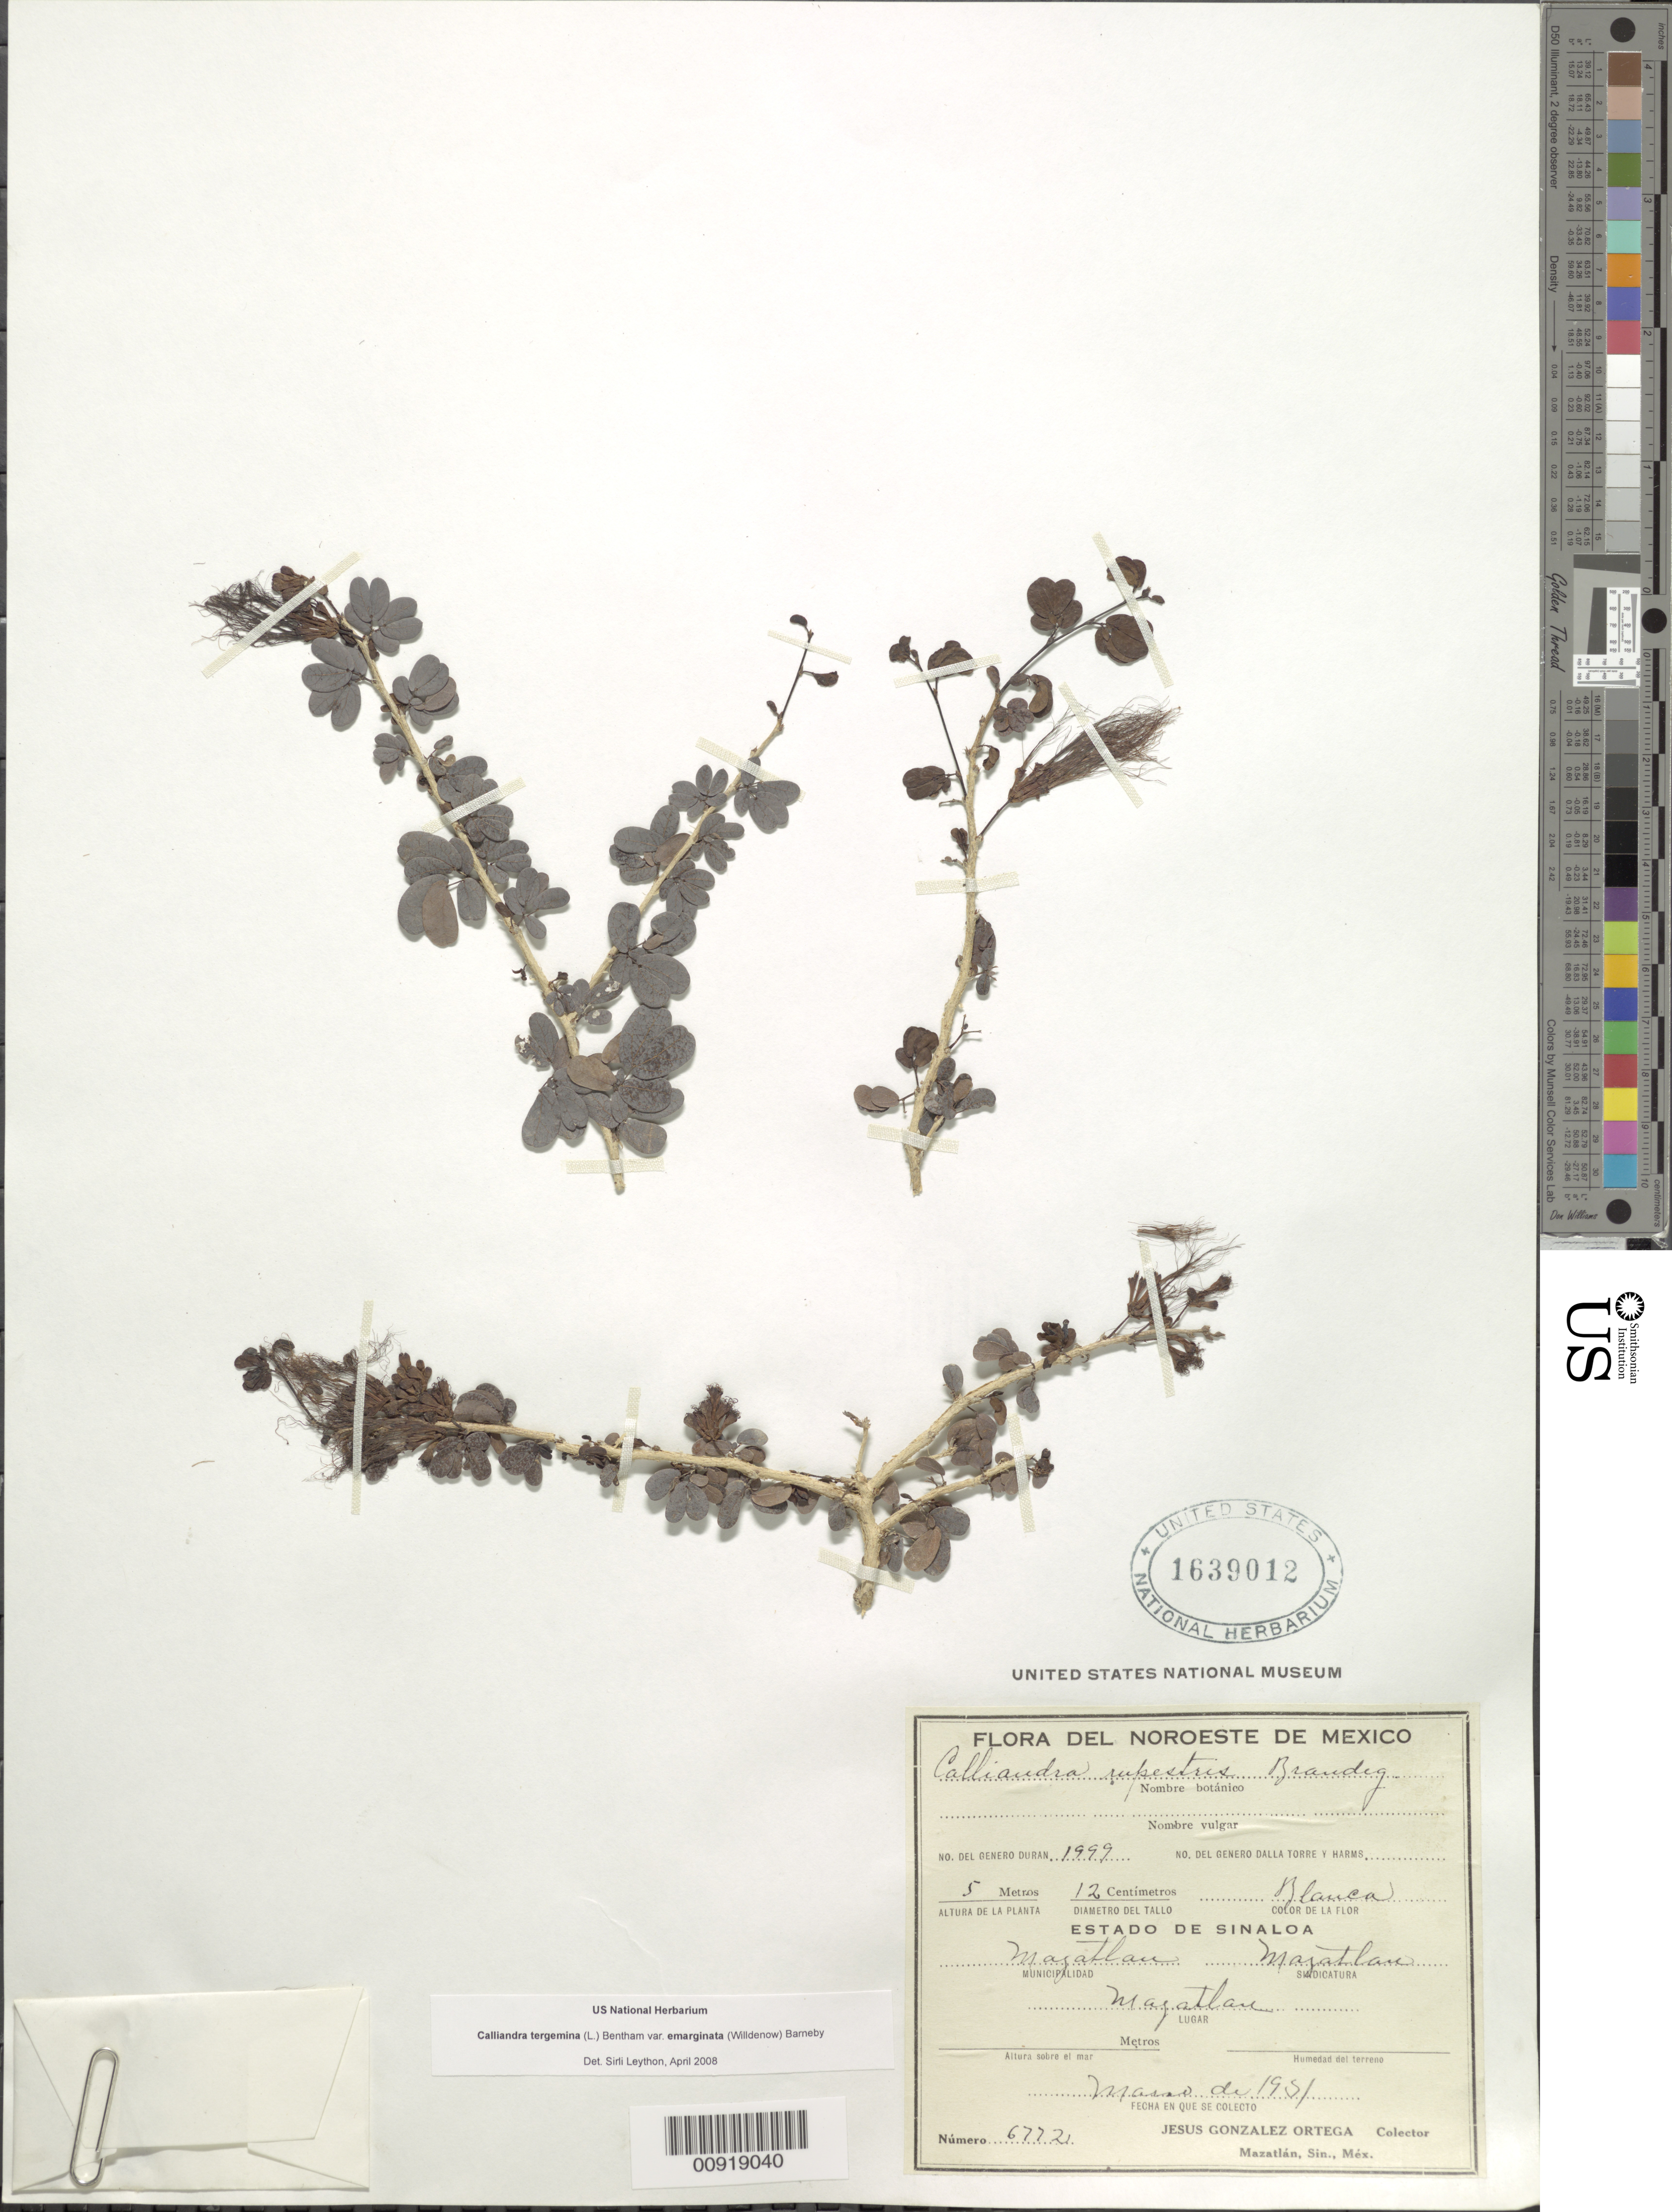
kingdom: Plantae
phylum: Tracheophyta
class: Magnoliopsida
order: Fabales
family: Fabaceae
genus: Calliandra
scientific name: Calliandra tergemina var. emarginata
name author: (Willd.) Barneby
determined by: Leython, S.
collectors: J. Ortega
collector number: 6772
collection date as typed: Mar 1931 or -- Mar 1951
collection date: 1931-03 or 1951-03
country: Mexico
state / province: Sinaloa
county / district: Mazatlán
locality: Sinaloa: Municipalidad Mazatlán, Sindicatura Mazatlán, Lugar Mazatlán.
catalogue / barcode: US 1639012